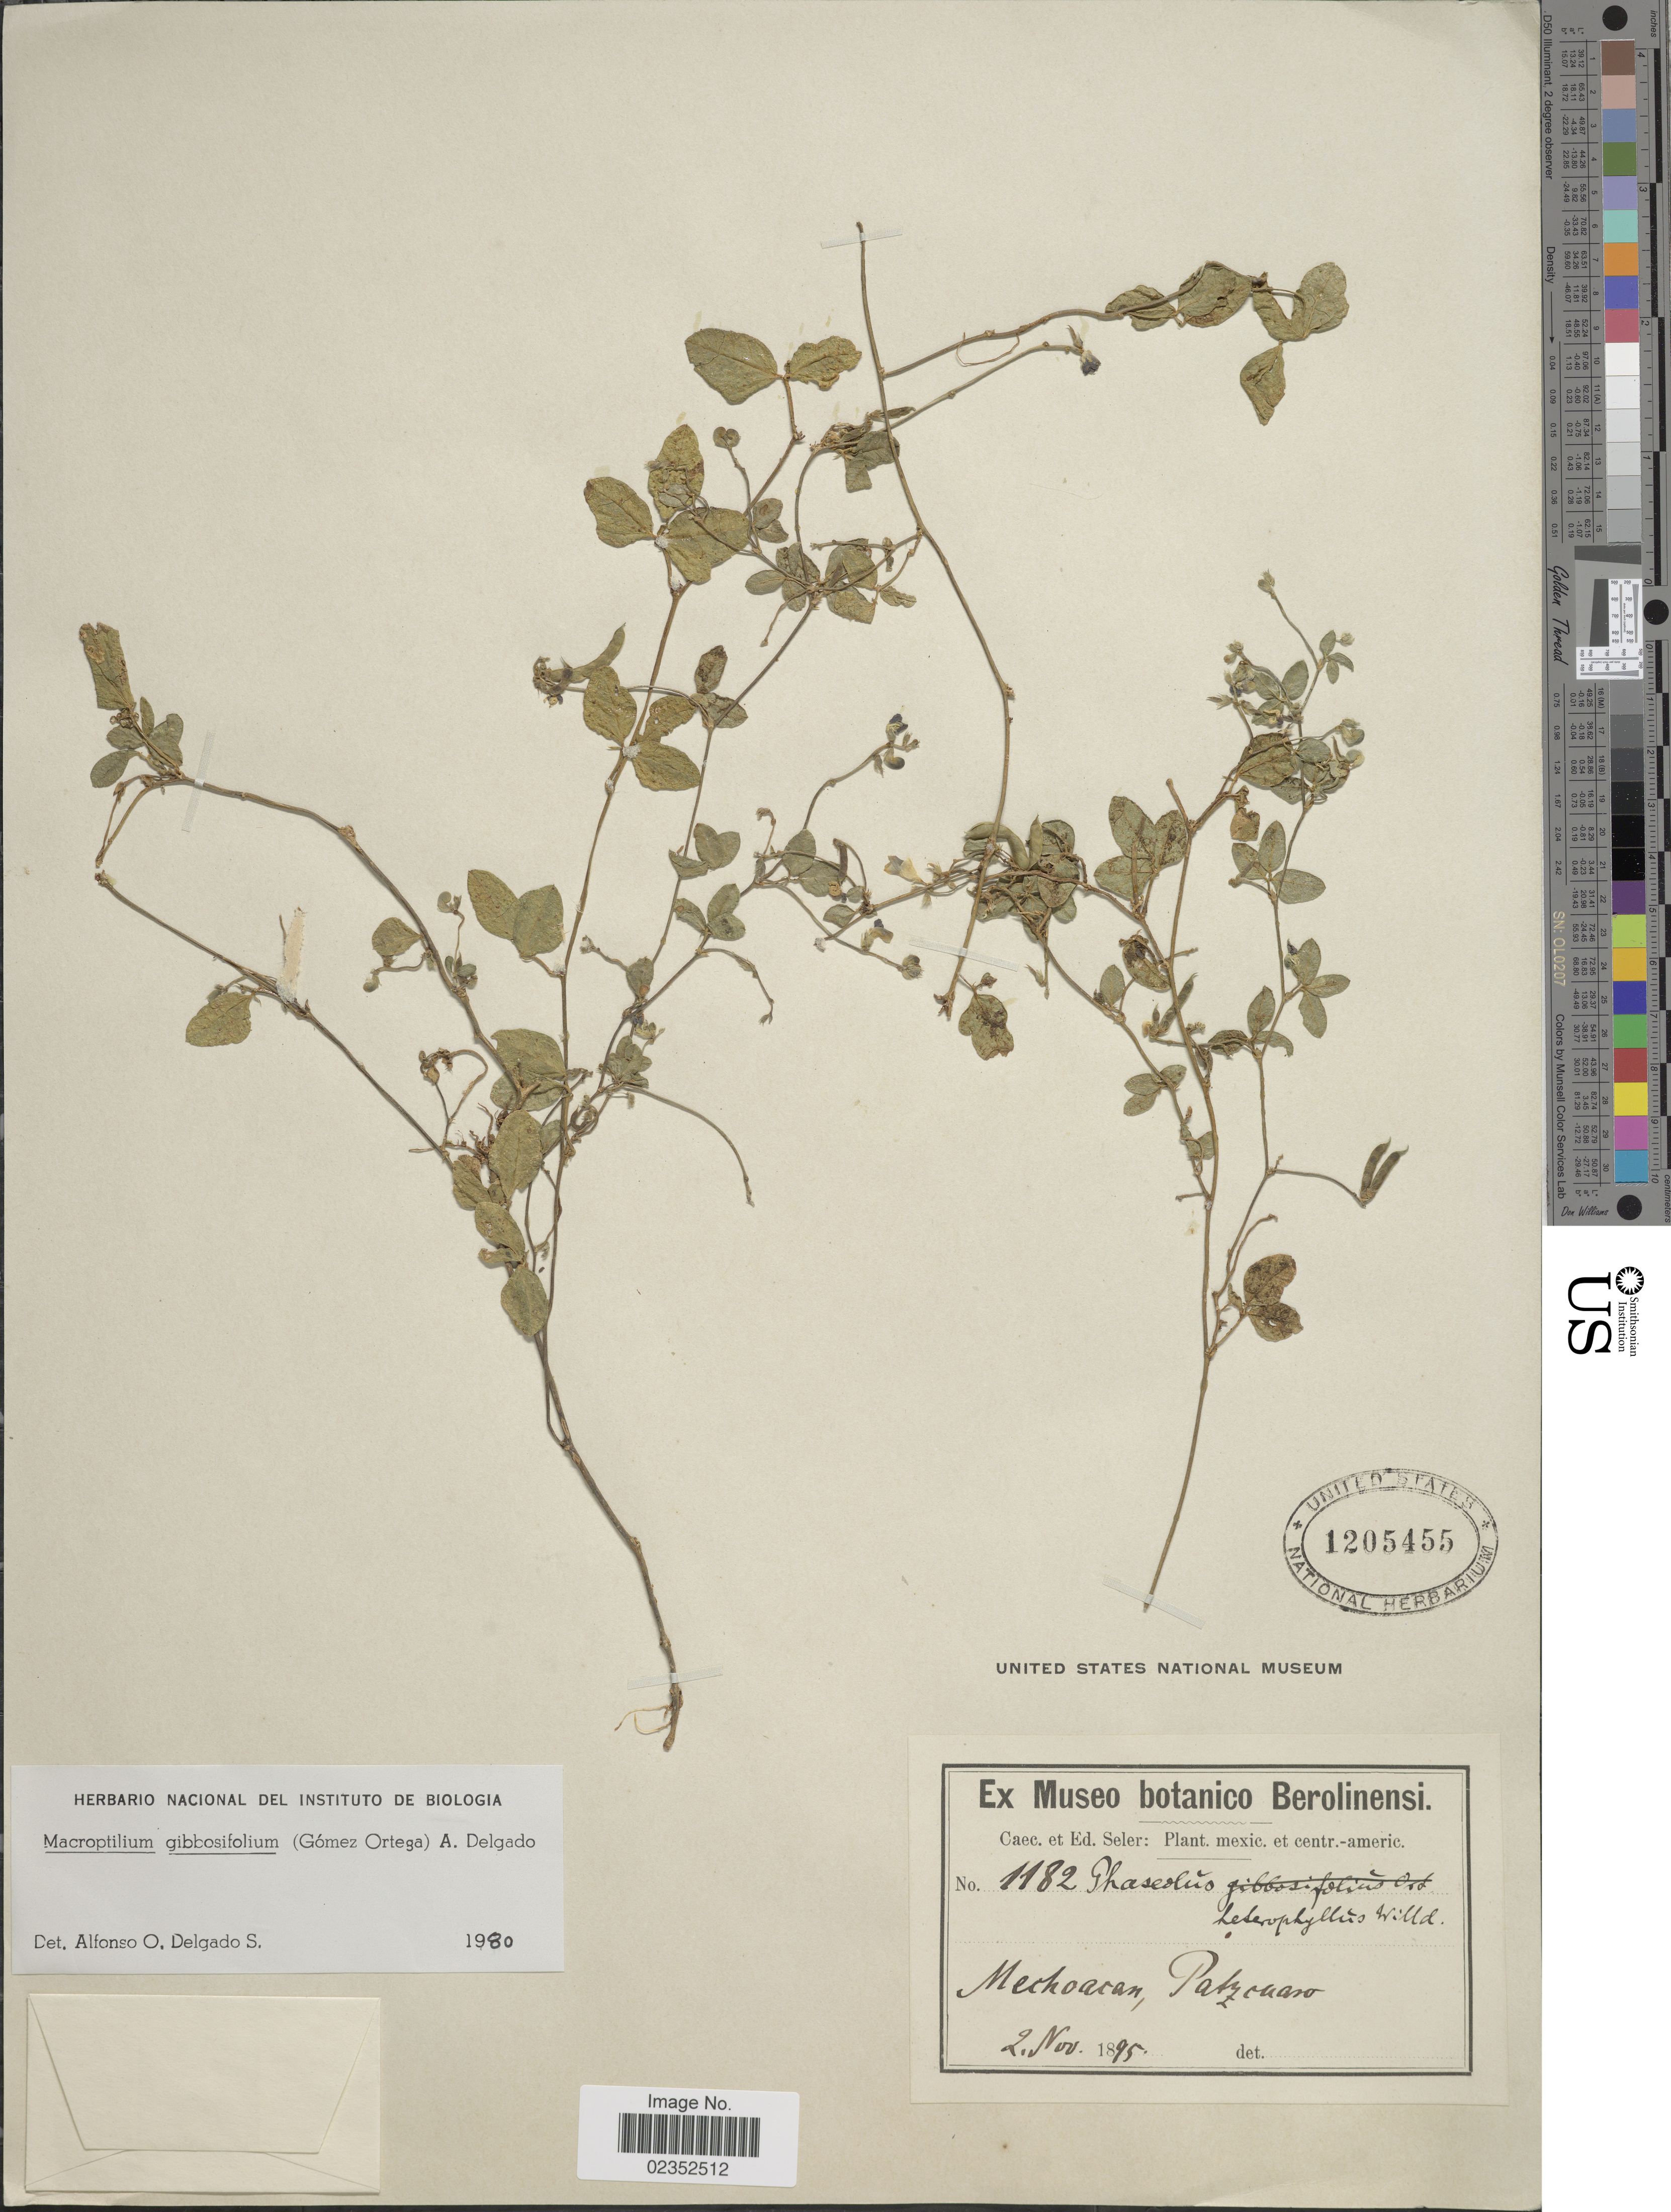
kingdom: Plantae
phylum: Tracheophyta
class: Magnoliopsida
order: Fabales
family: Fabaceae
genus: Macroptilium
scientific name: Macroptilium gibbosifolium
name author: (Ortega) A. Delgado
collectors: ex Caec. et Ed Seler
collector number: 1182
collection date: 1895-11-02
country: Mexico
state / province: Michoacán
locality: Mexic. et centr.-americ. Petazicuaro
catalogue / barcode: US 1205455